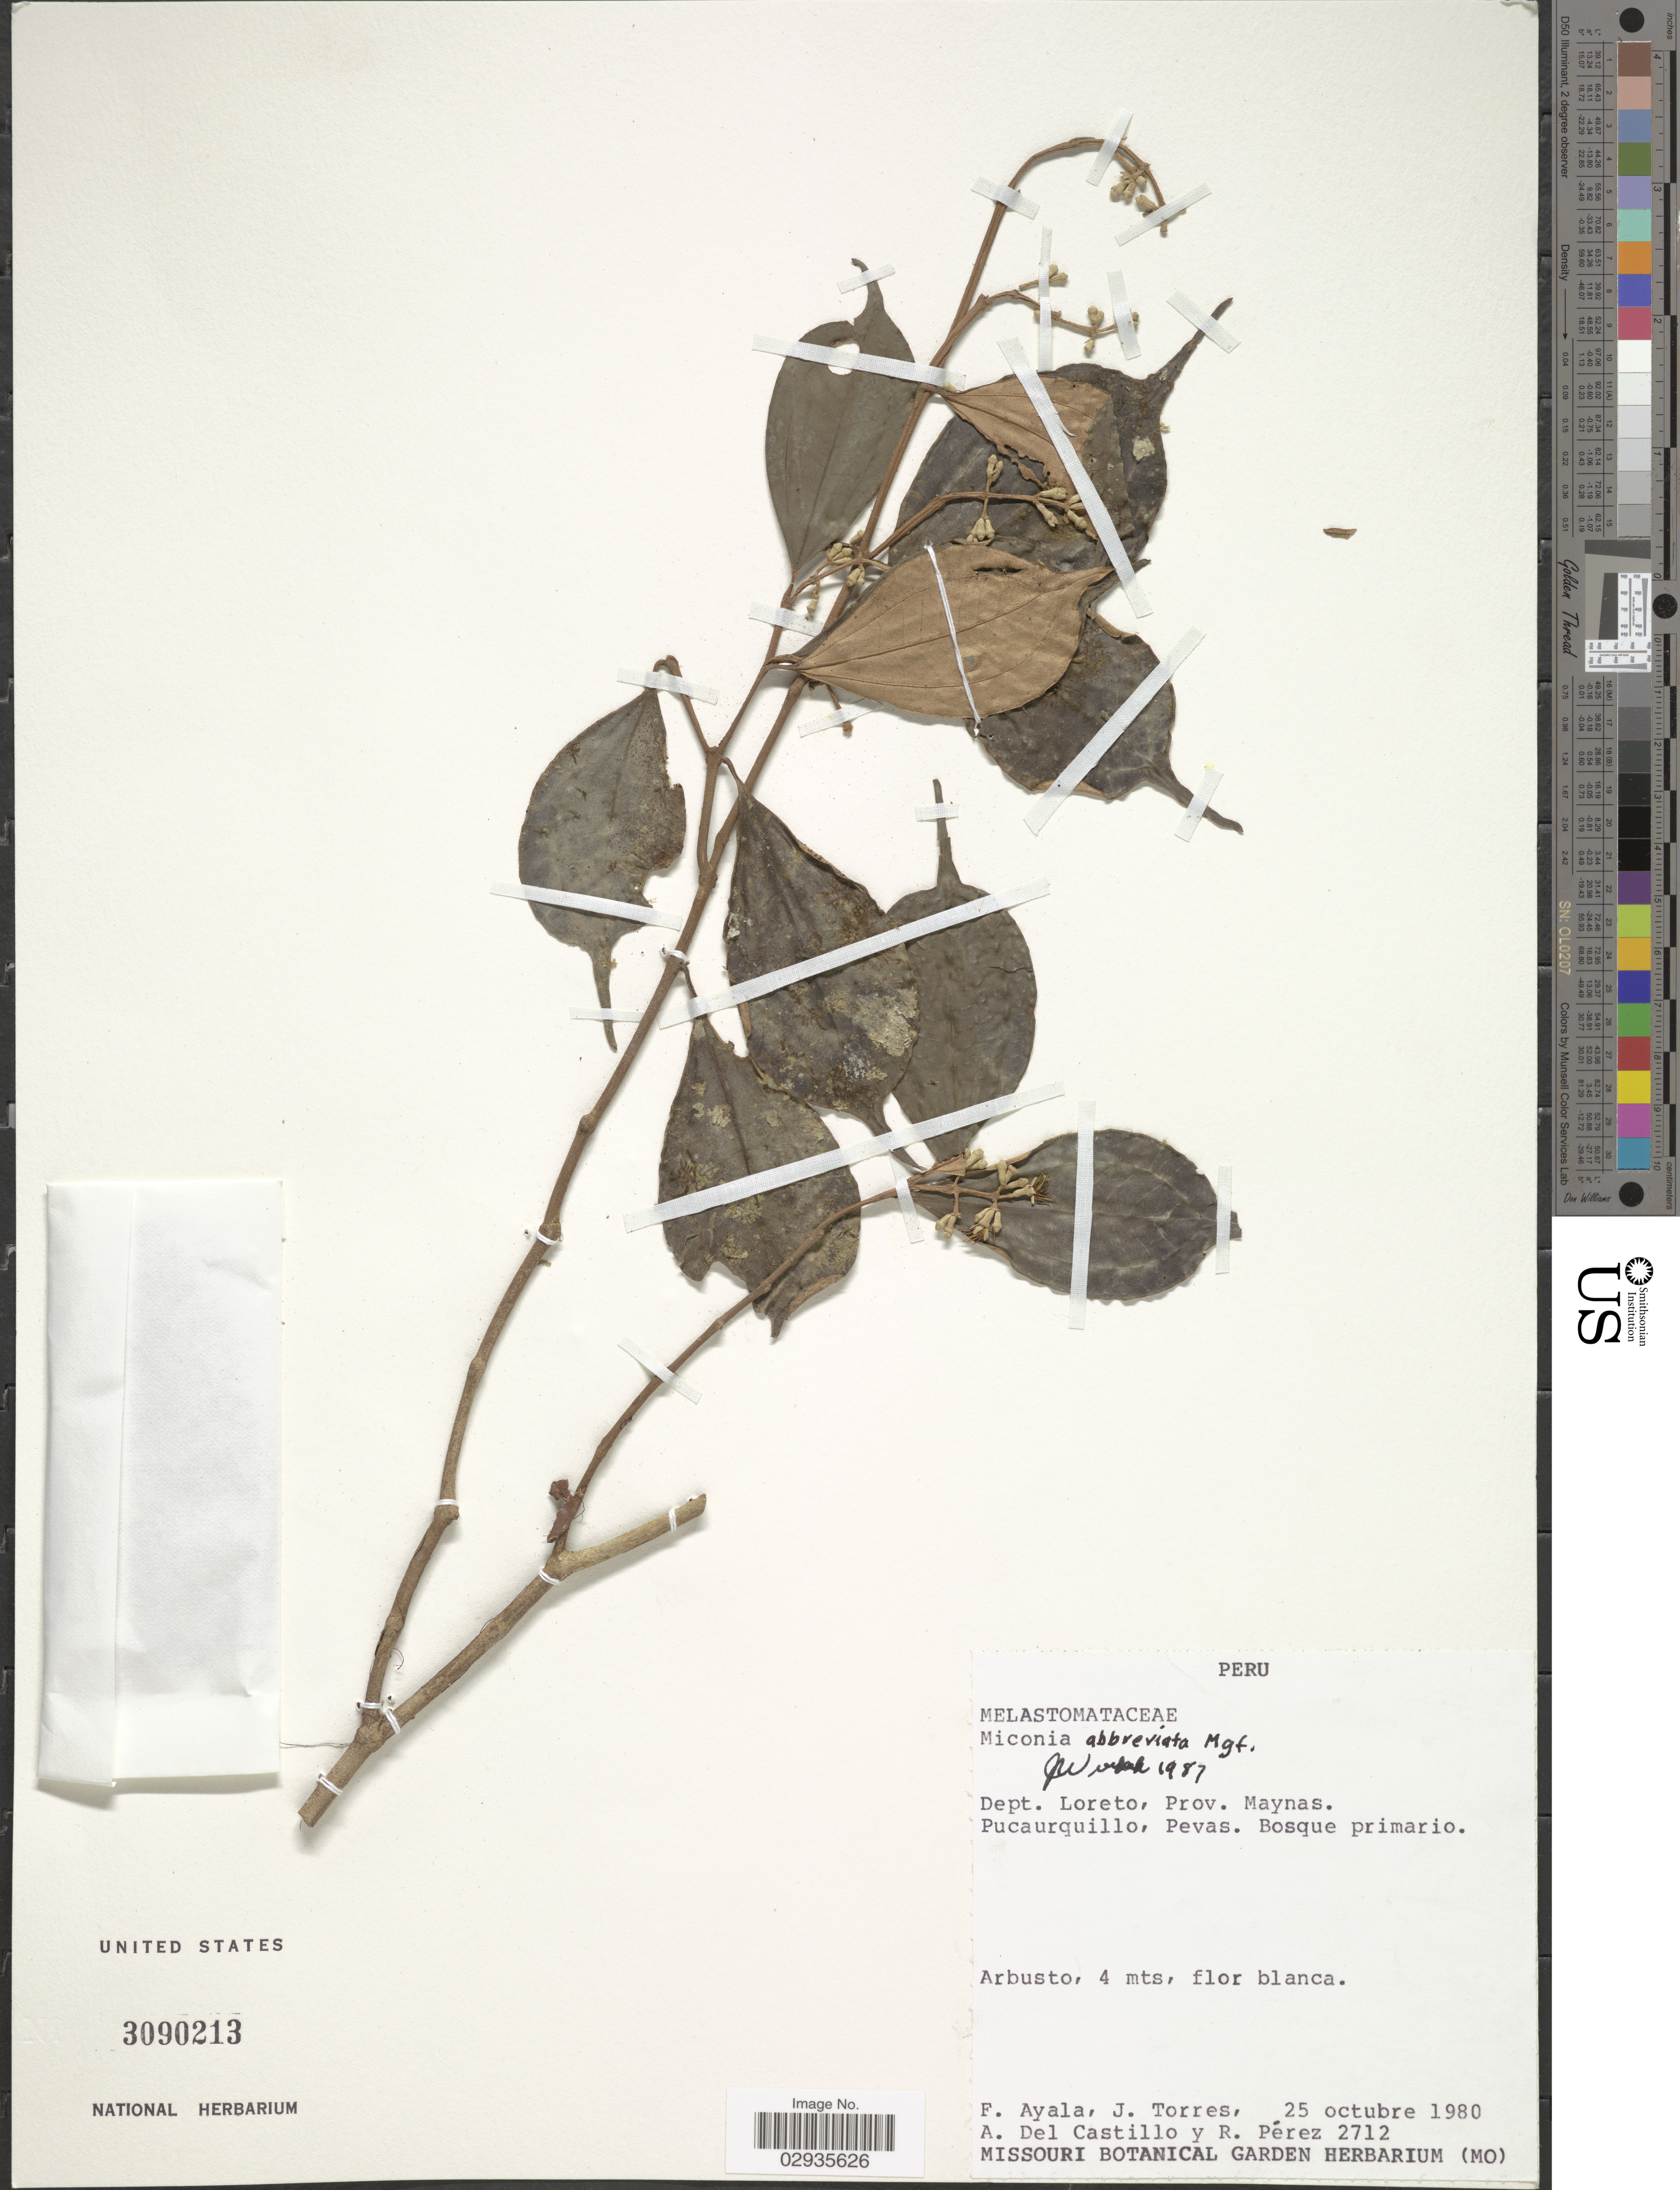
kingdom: Plantae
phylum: Tracheophyta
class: Magnoliopsida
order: Myrtales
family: Melastomataceae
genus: Miconia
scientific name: Miconia abbreviata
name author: Markgr.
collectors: F. Ayala, J. Torres, A. del Castillo & R. Perez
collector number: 2712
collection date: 1980-10-25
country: Peru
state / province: Loreto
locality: Dept. Loreto, Prov. Maynas. Pucaurquillo, Pevas.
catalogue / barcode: US 3090213